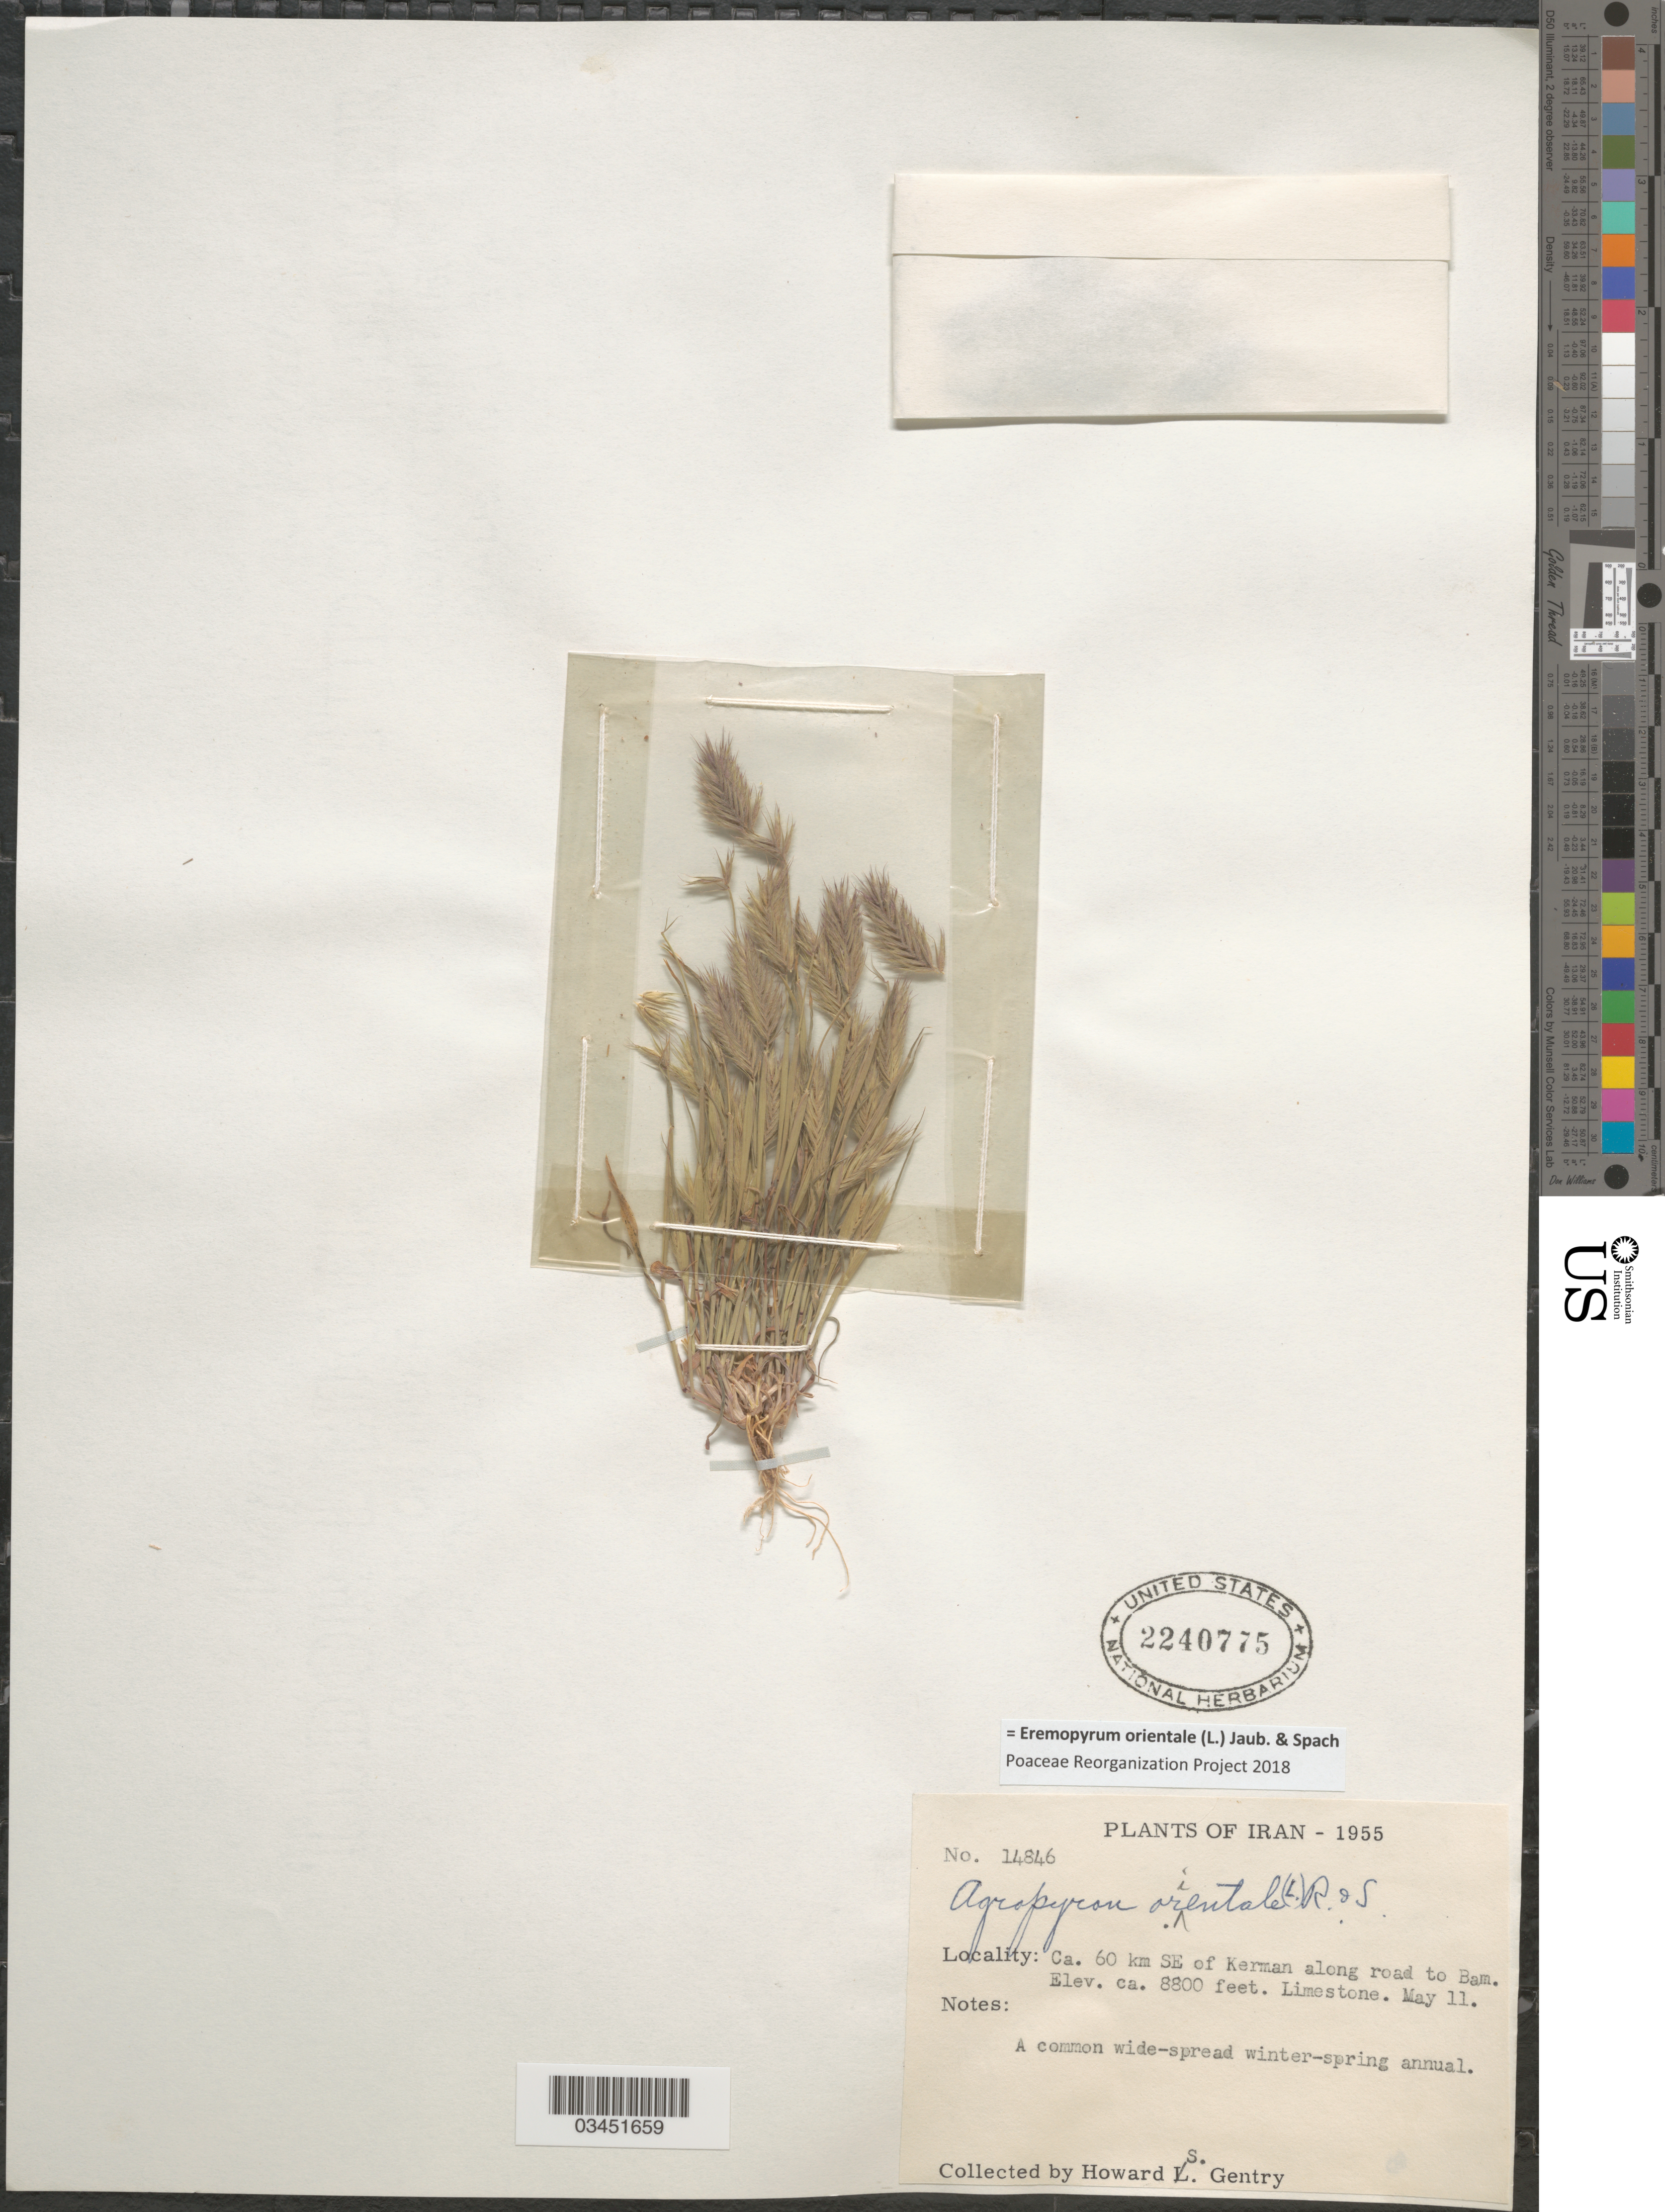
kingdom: Plantae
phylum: Tracheophyta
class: Liliopsida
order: Poales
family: Poaceae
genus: Eremopyrum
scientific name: Eremopyrum orientale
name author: (L.) Jaub. & Spach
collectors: H. S. Gentry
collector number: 14846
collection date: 1955-05-11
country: Iran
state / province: Kerman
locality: Ca. 60 km SE of Kerman along road to Bam. Limestone.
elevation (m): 2682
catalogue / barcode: US 2240775